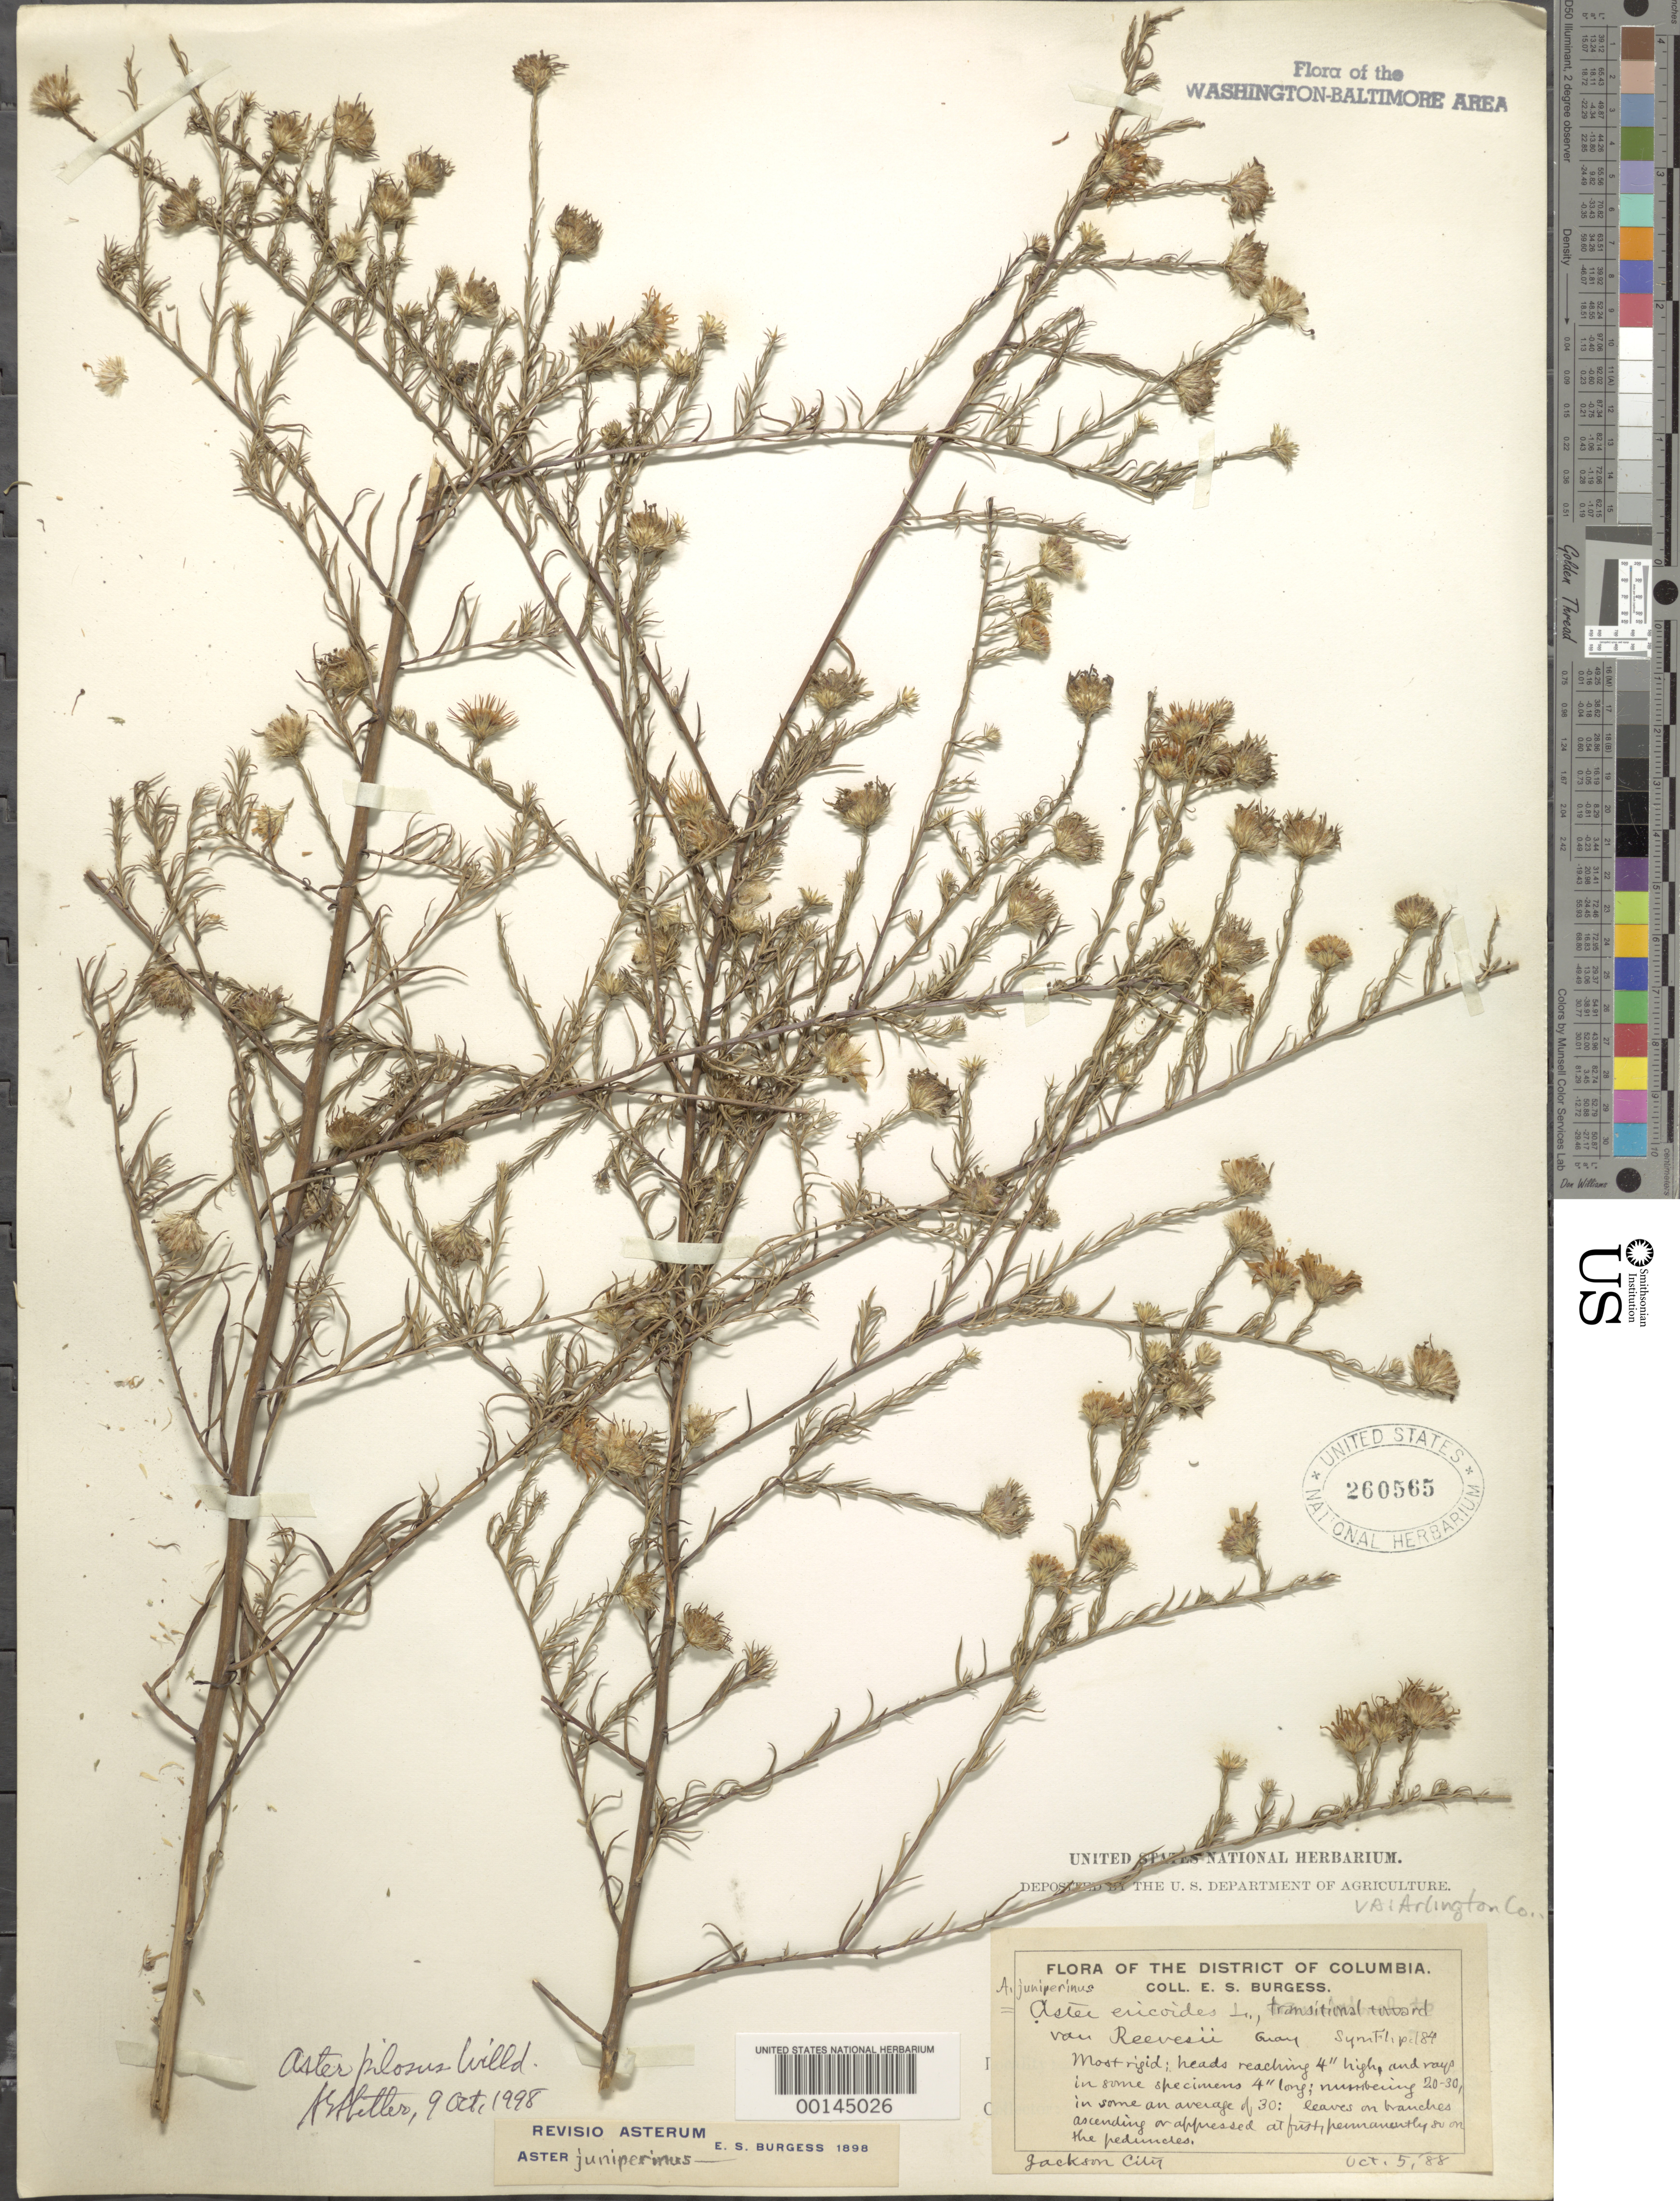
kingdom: Plantae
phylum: Tracheophyta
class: Magnoliopsida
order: Asterales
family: Asteraceae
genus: Symphyotrichum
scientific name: Symphyotrichum pilosum var. pringlei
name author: (A. Gray) G.L. Nesom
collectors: E. Burgess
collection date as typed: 05 Oct 1888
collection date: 1888-10-05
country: United States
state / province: Virginia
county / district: Arlington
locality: Jackson City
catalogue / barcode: US 260565